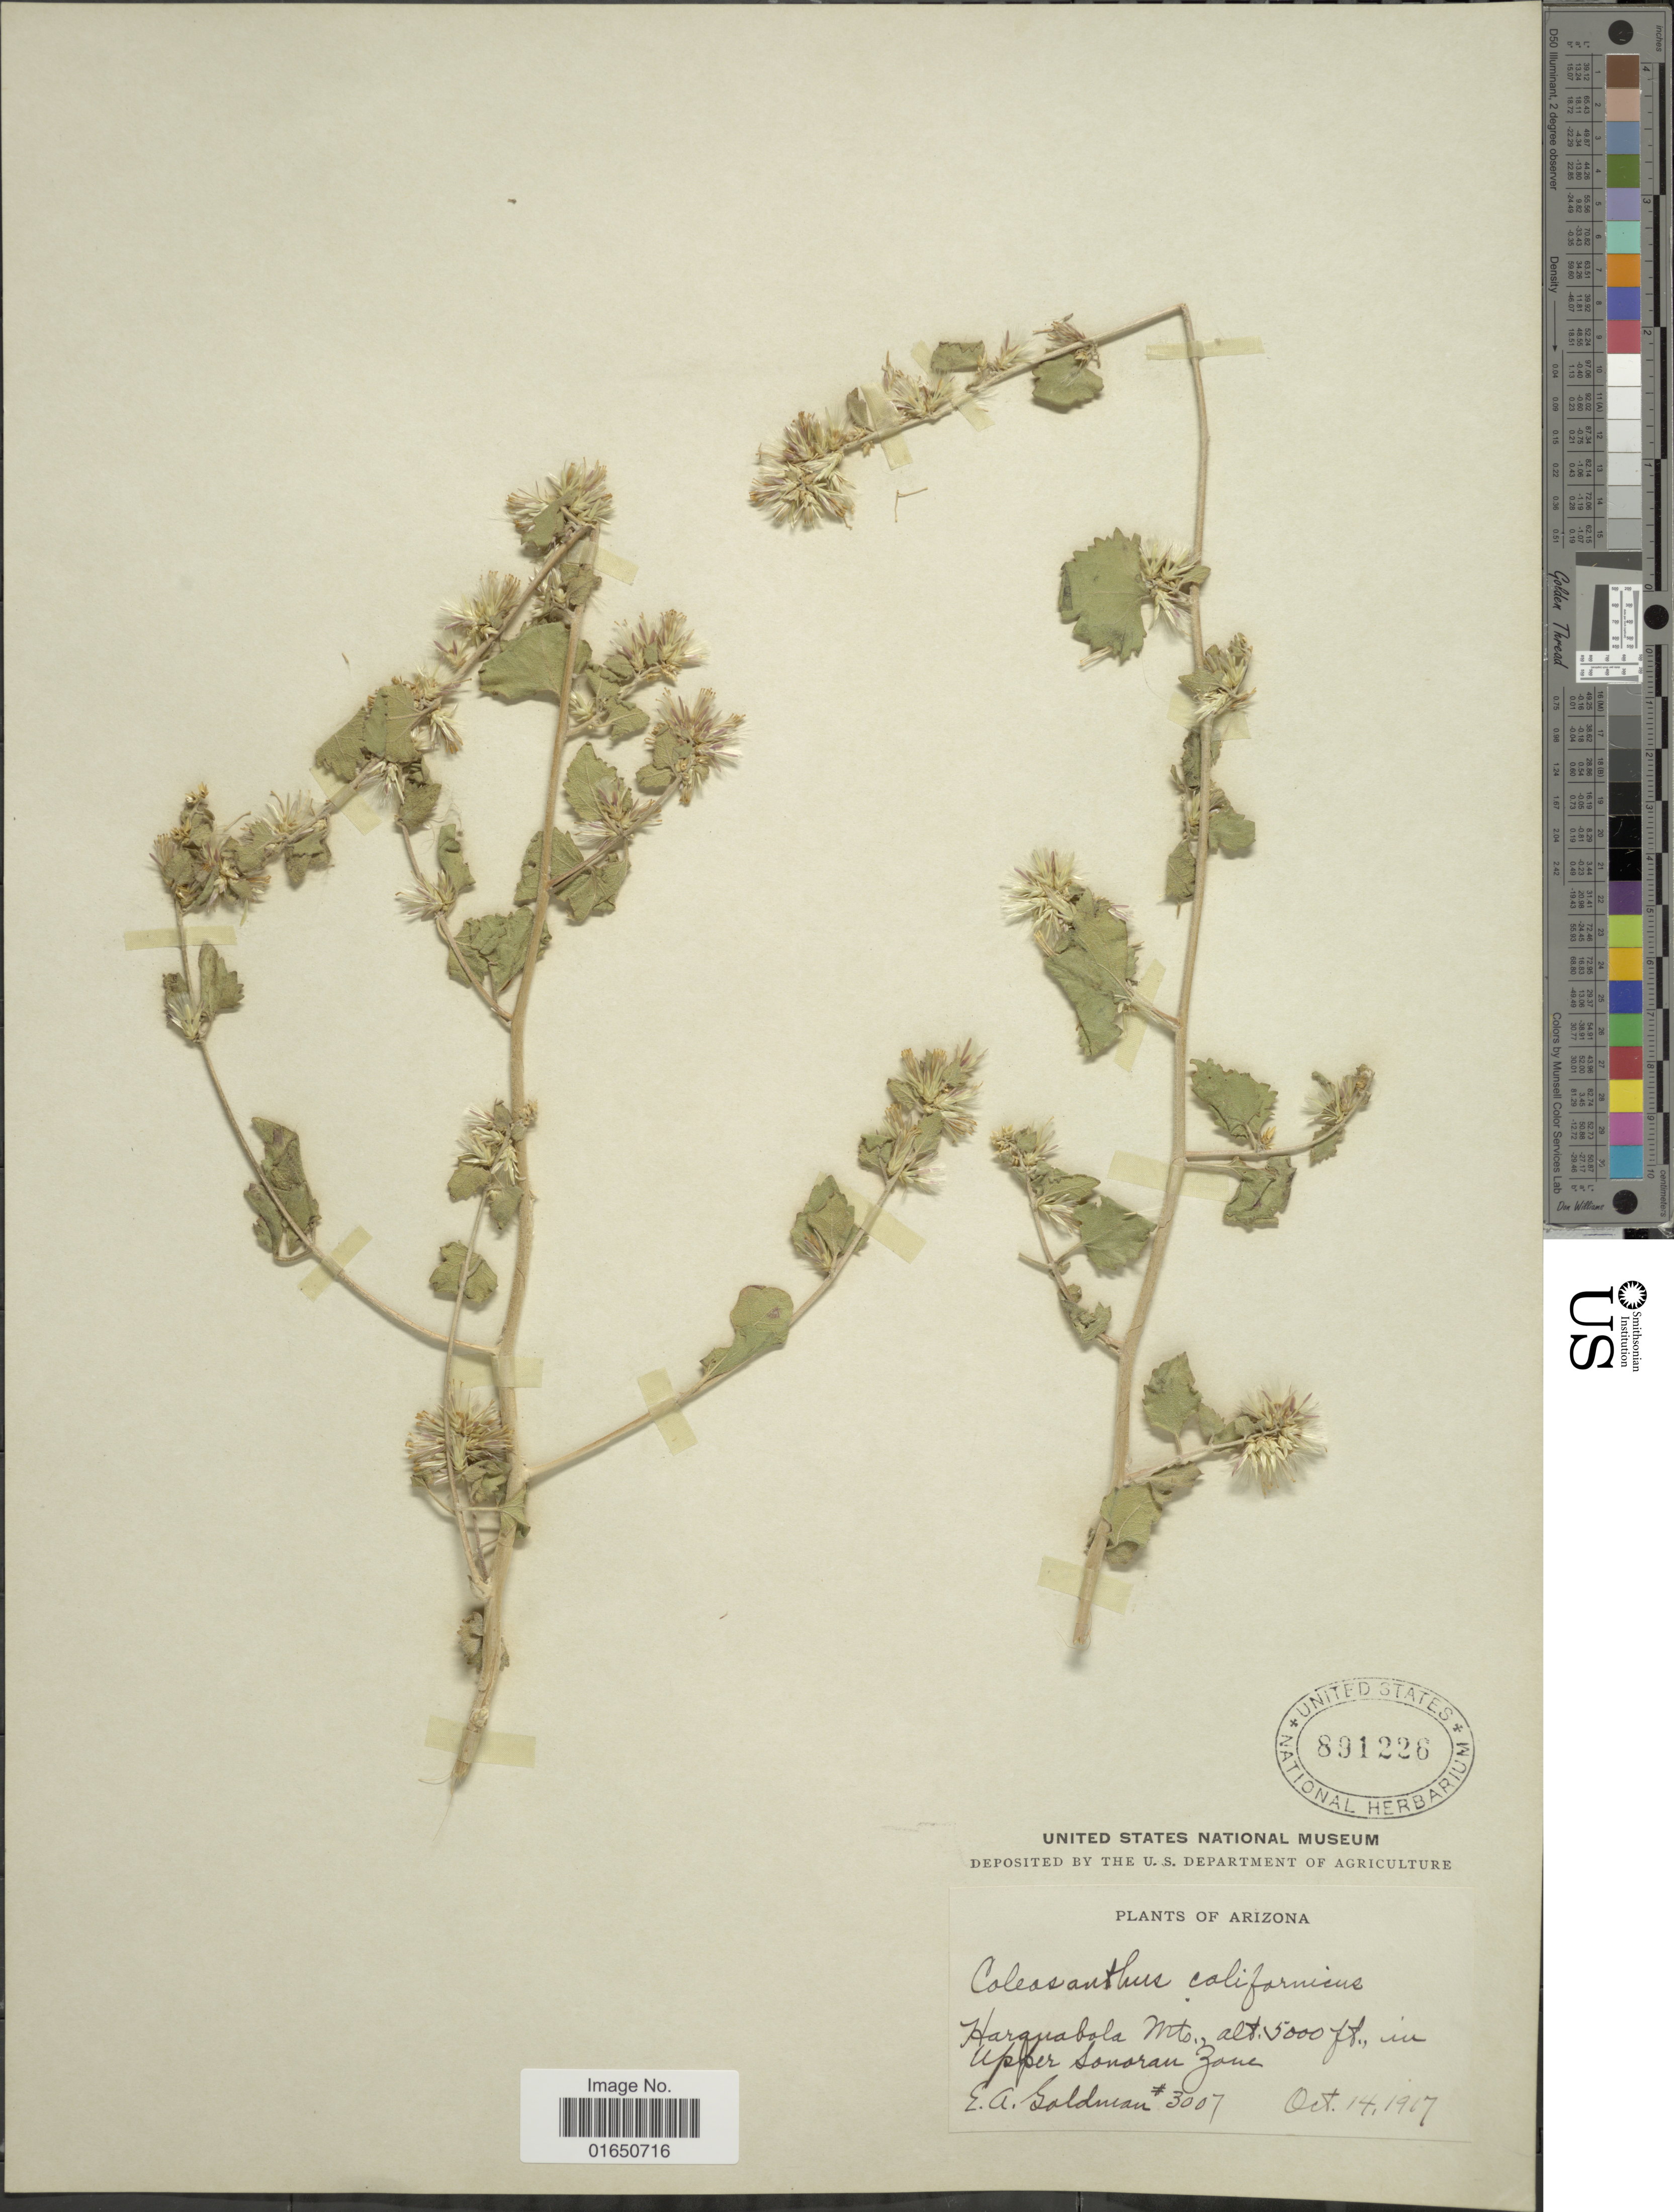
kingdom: Plantae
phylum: Tracheophyta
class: Magnoliopsida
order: Asterales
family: Asteraceae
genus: Brickellia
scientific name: Brickellia californica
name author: (Torr. & A. Gray) A. Gray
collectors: E. A. Goldman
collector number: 3007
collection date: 1917-10-14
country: United States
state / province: Arizona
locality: Haranabala Mts. in upper Sonoran Zone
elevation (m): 1524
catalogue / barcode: US 891226